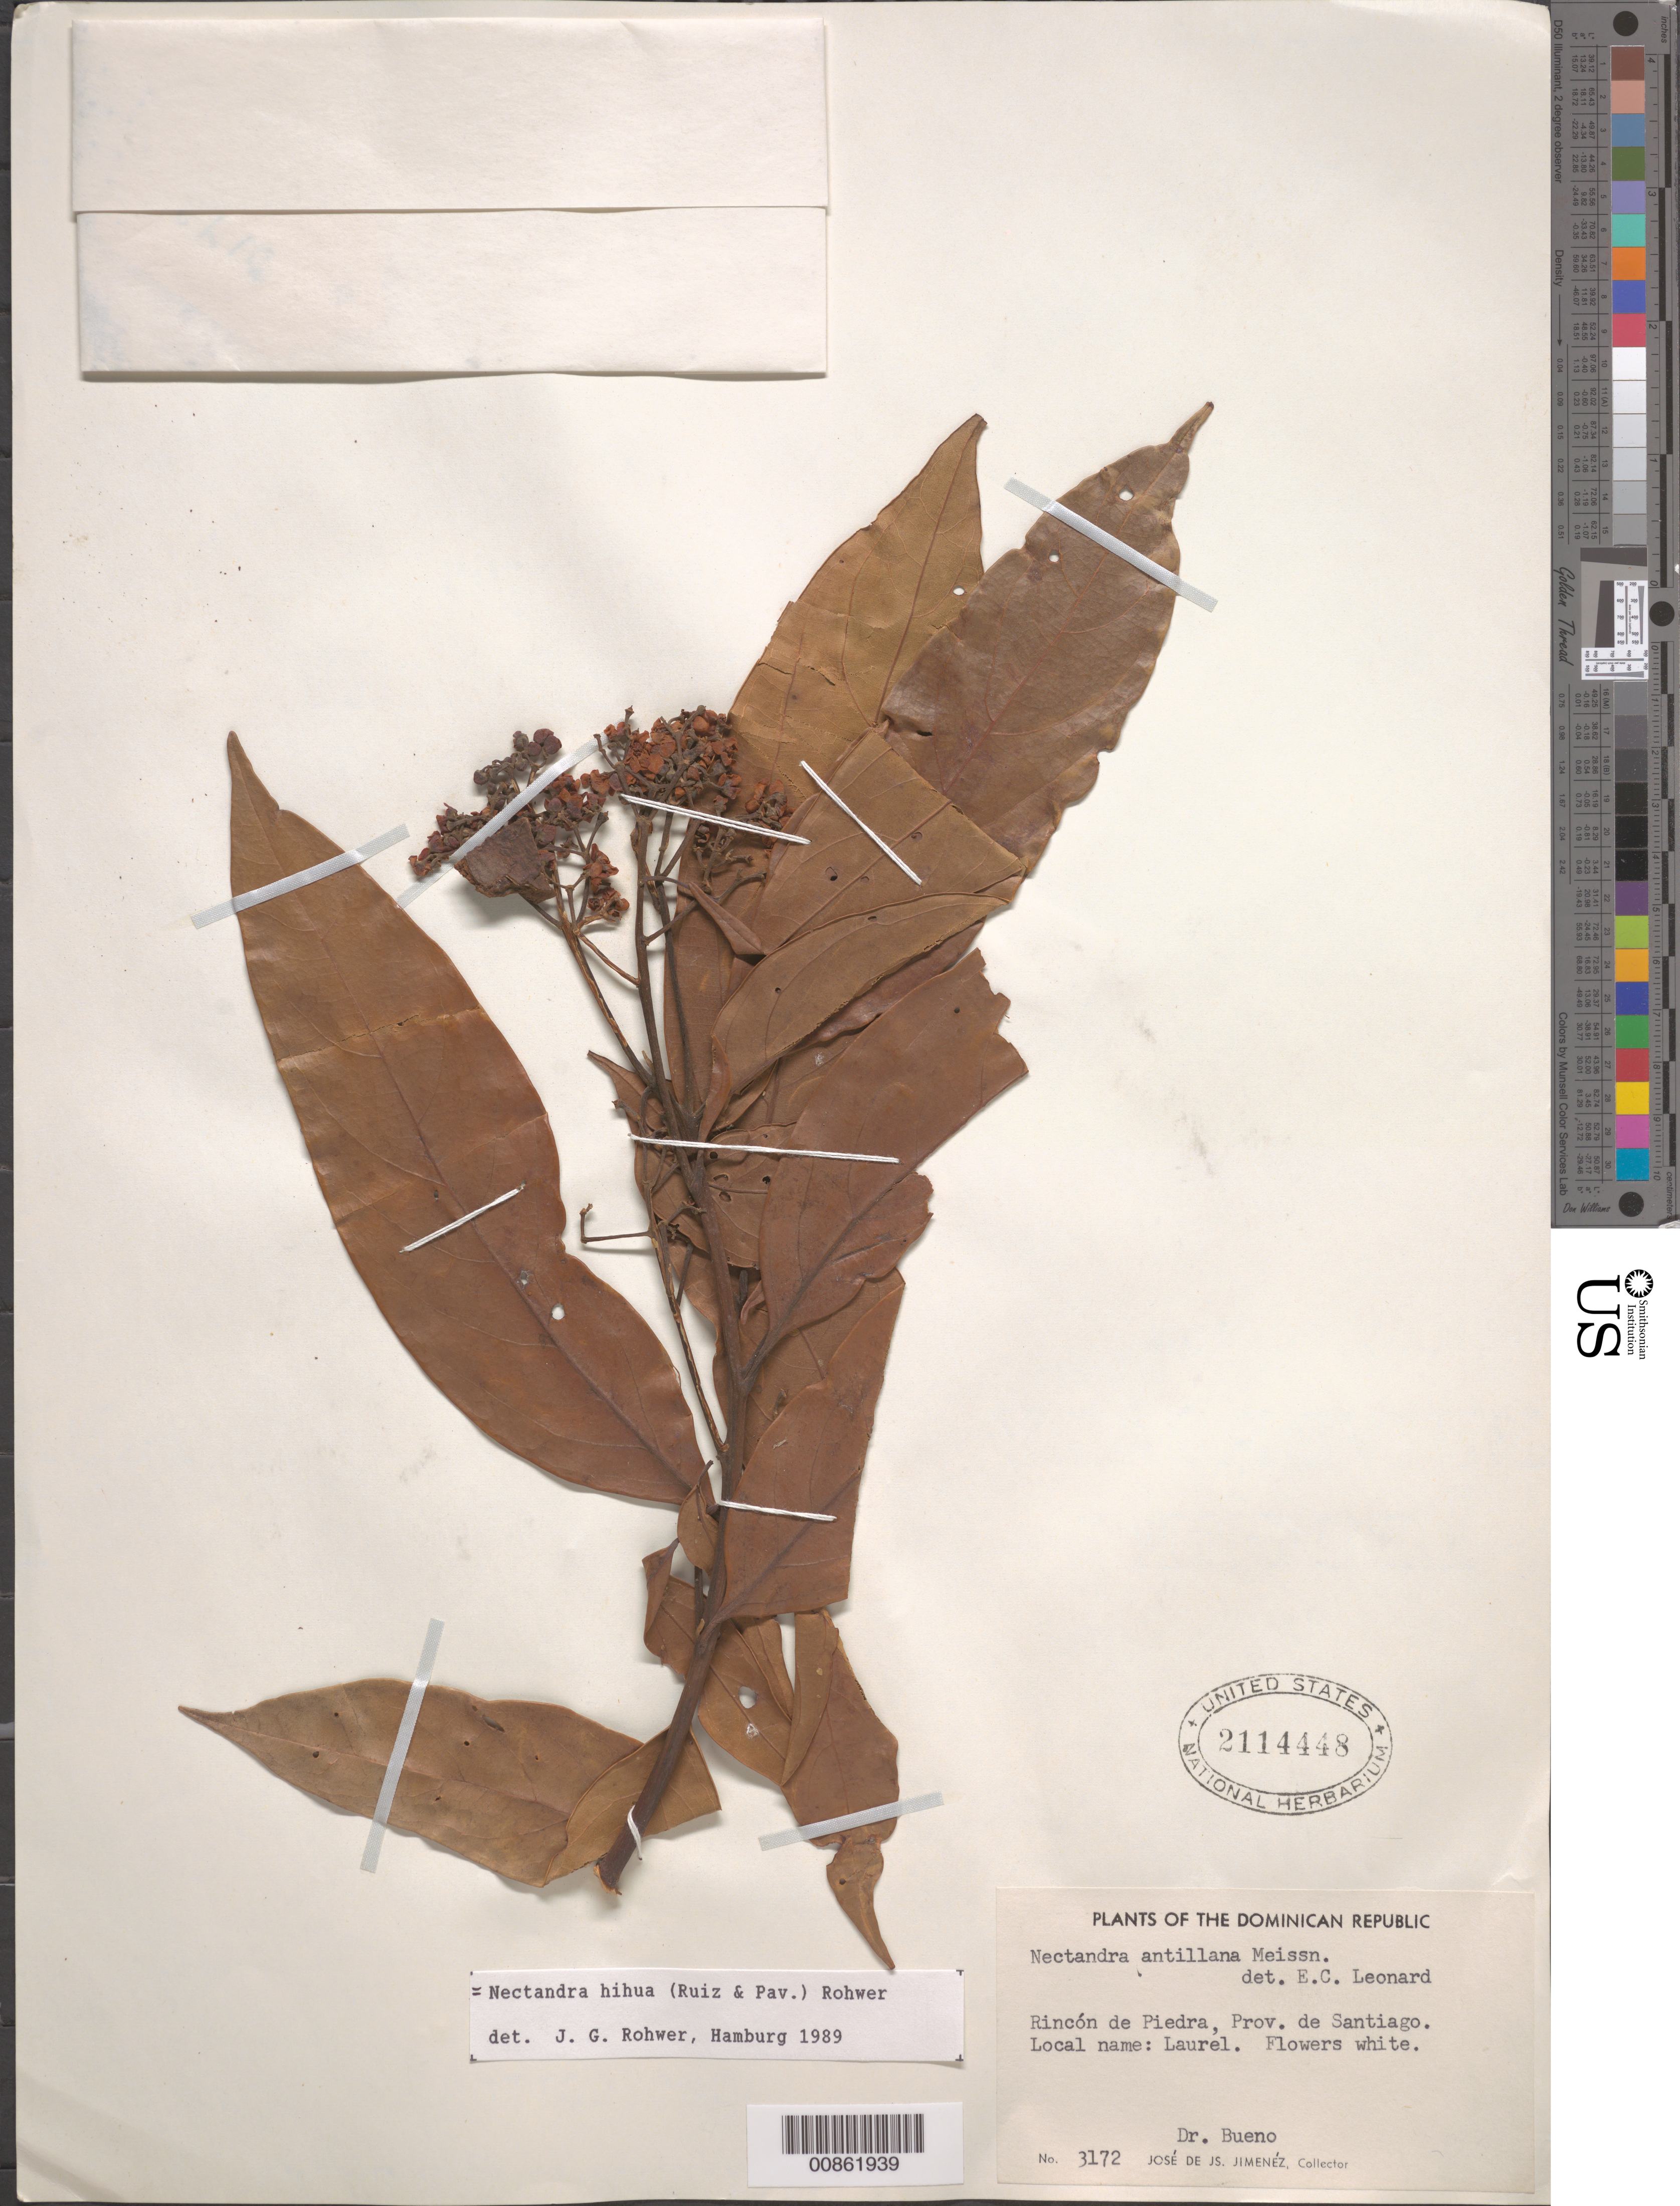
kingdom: Plantae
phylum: Tracheophyta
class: Magnoliopsida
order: Laurales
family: Lauraceae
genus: Nectandra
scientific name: Nectandra hihua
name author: (Ruiz & Pav.) Rohwer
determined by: Rohwer, J. G.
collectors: J. J. Jiménez Almonte & -. Bueno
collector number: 3172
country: Dominican Republic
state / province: Santiago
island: Hispaniola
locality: Rincón de Piedra.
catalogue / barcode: US 2114448